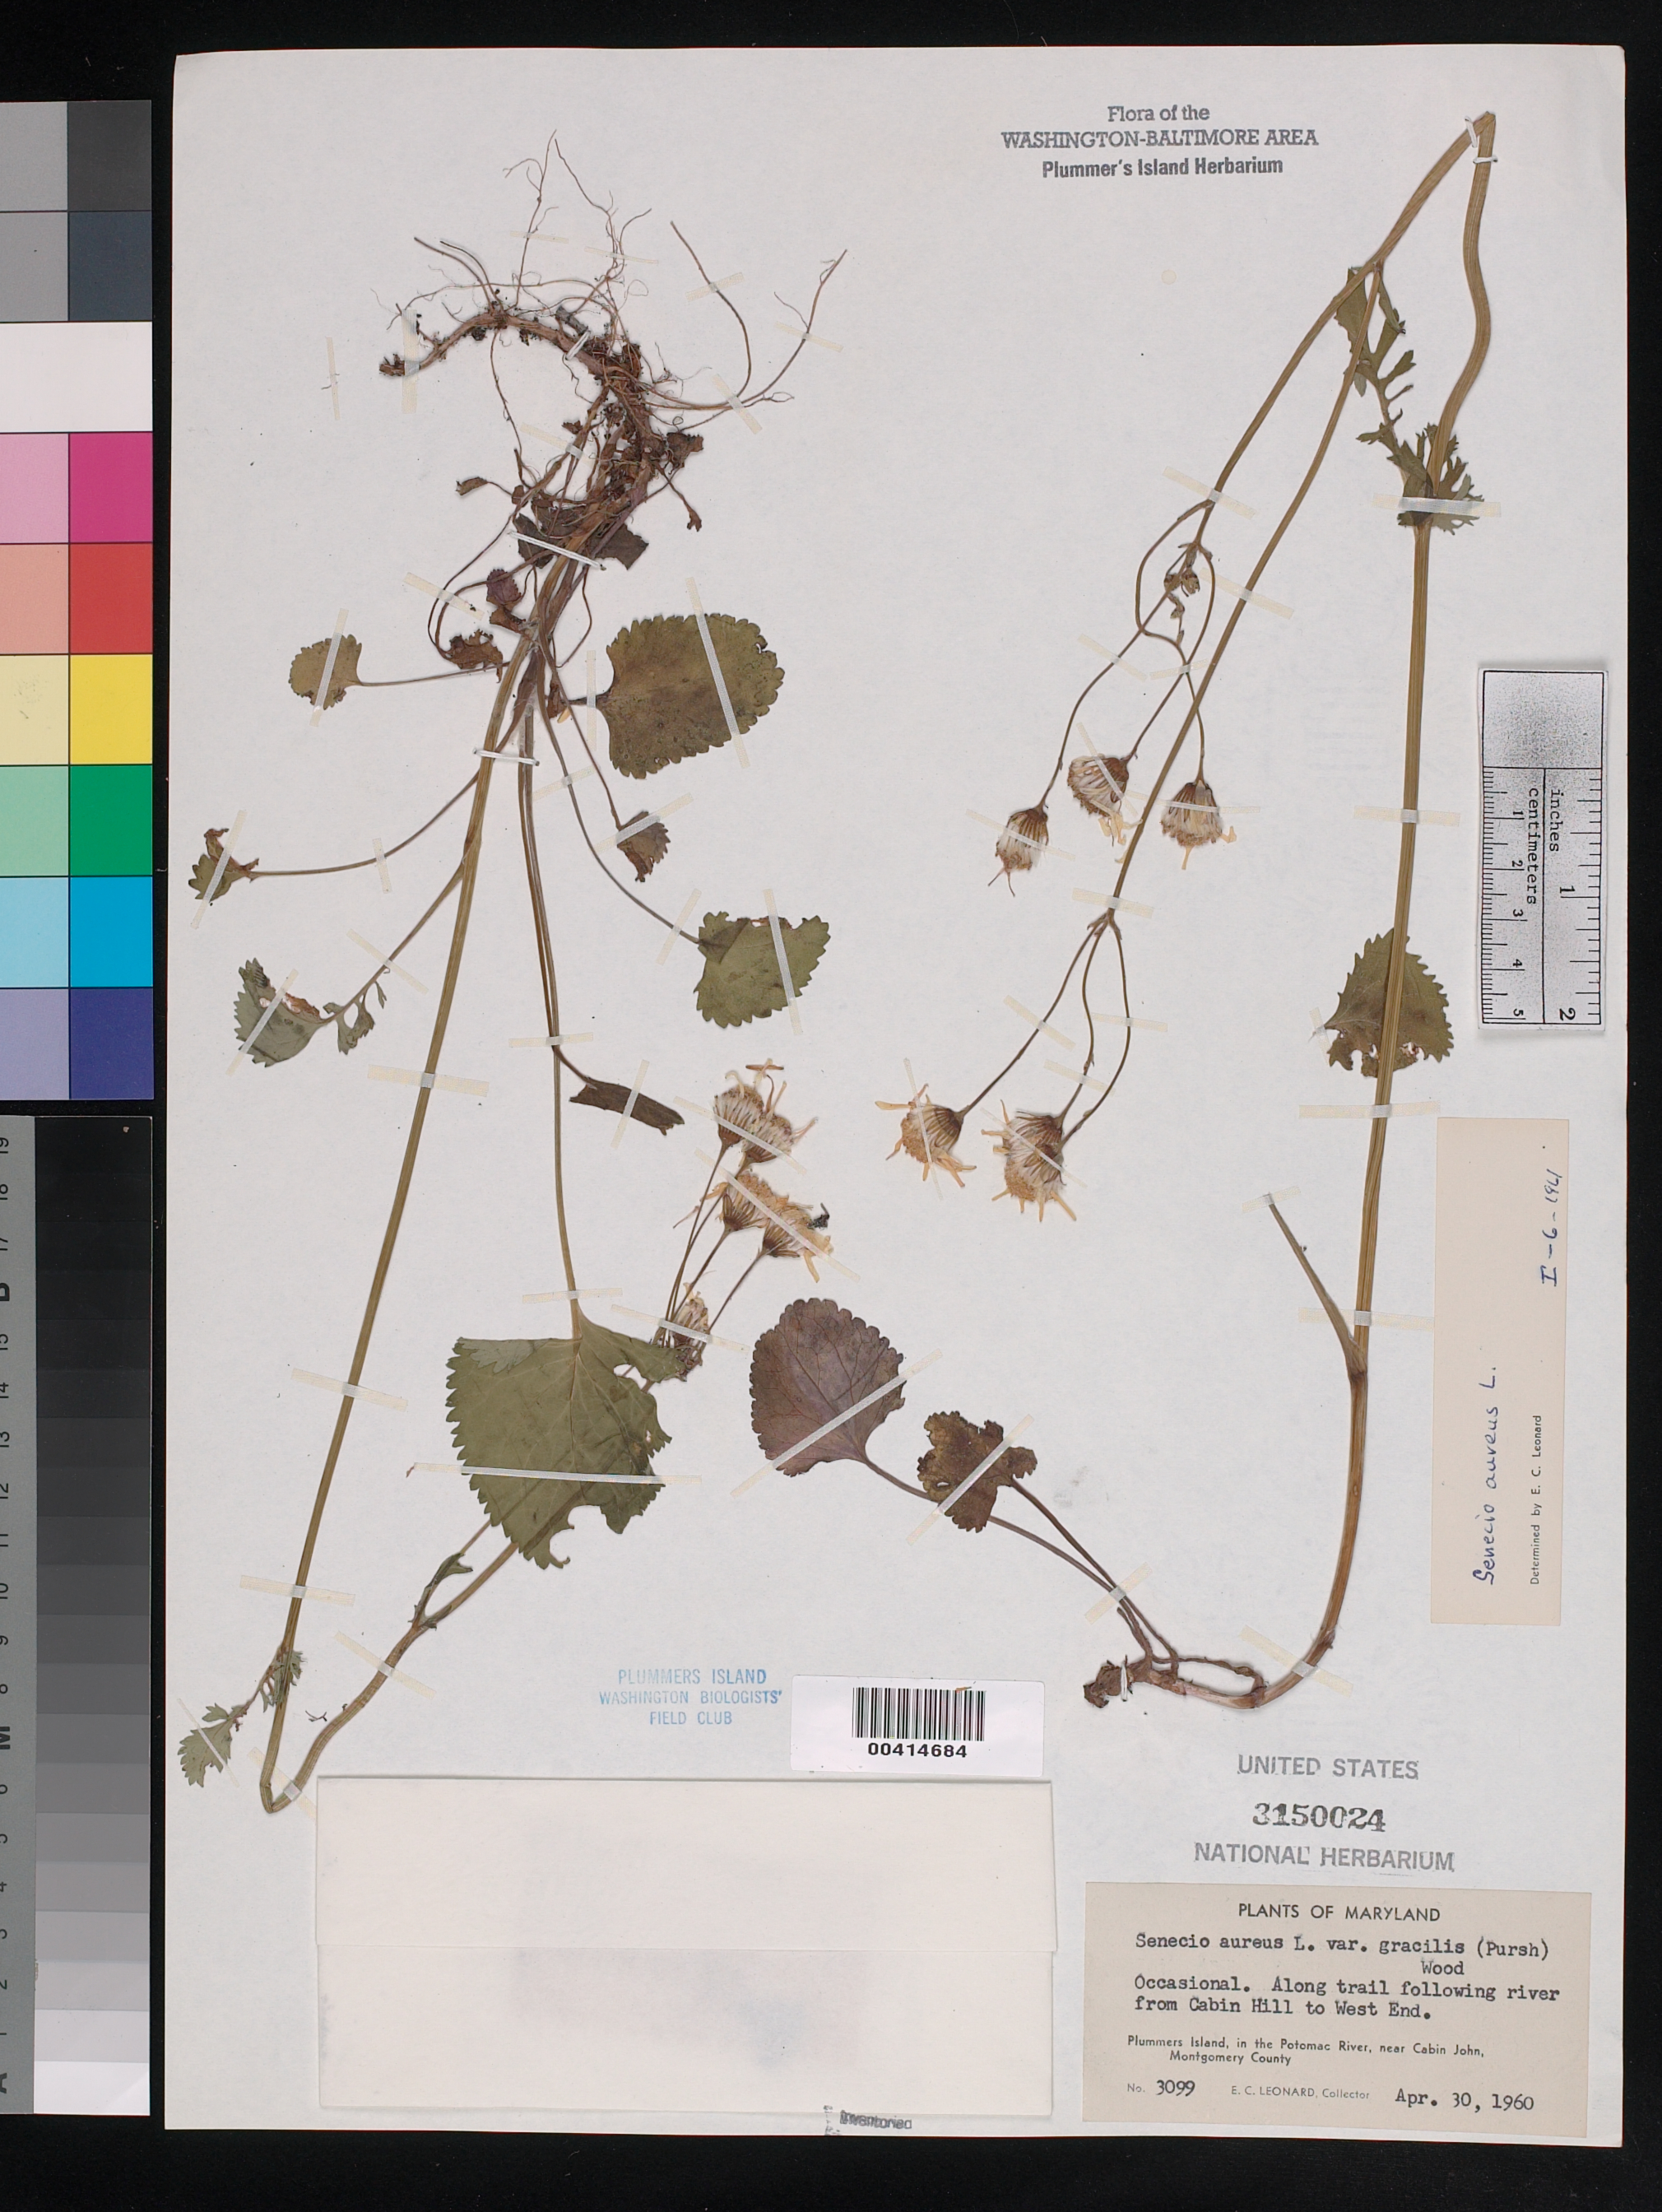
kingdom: Plantae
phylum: Tracheophyta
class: Magnoliopsida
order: Asterales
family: Asteraceae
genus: Packera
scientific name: Packera aurea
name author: (L.) Á. Löve & D. Löve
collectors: E. C. Leonard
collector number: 3099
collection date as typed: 30 Apr 1960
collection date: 1960-04-30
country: United States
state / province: Maryland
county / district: Montgomery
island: Plummers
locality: Plummer's Island; along trail following river from Cabin Hill to west end C. & O. Canal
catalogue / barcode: US 3150024